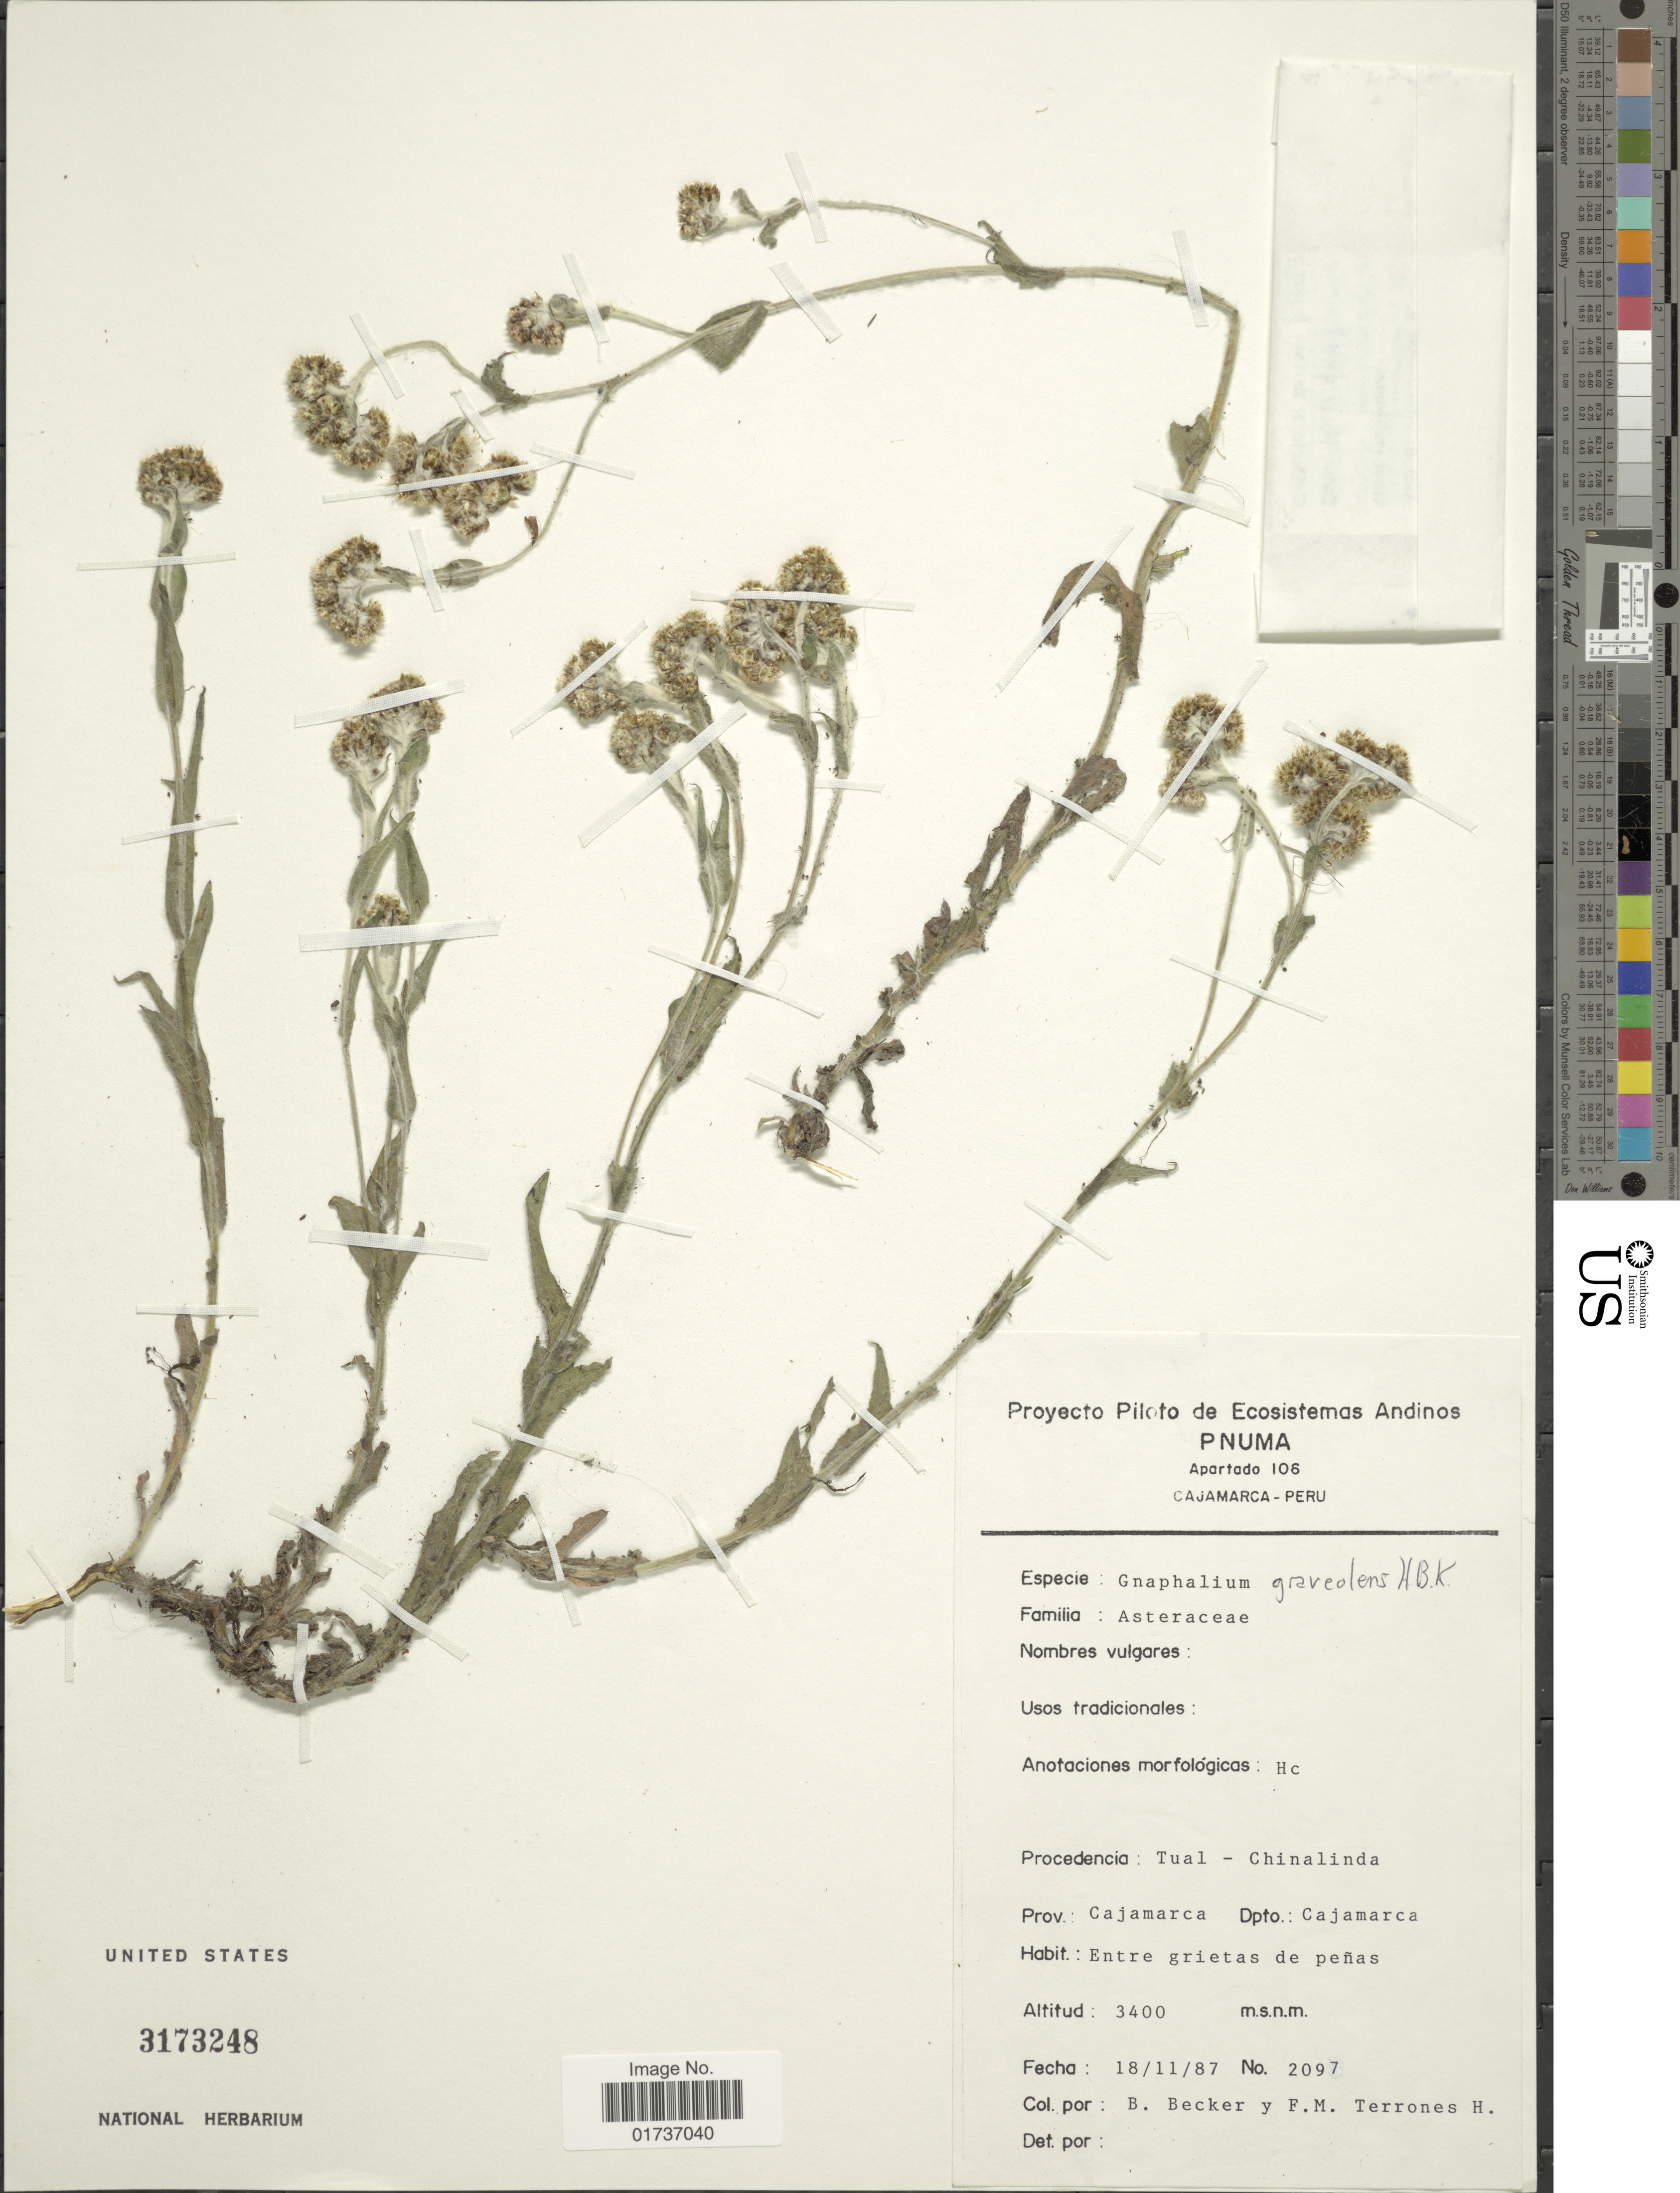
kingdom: Plantae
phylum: Tracheophyta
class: Magnoliopsida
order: Asterales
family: Asteraceae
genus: Gnaphalium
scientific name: Gnaphalium jujuyense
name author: Cabrera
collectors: B. Becker & F. Terrones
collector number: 2097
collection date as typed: Transcribed d/m/y: 18/11/87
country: Peru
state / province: Cajamarca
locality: Tual - Chinalinda, Dpto Cajamarca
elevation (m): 3400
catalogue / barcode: US 3173248